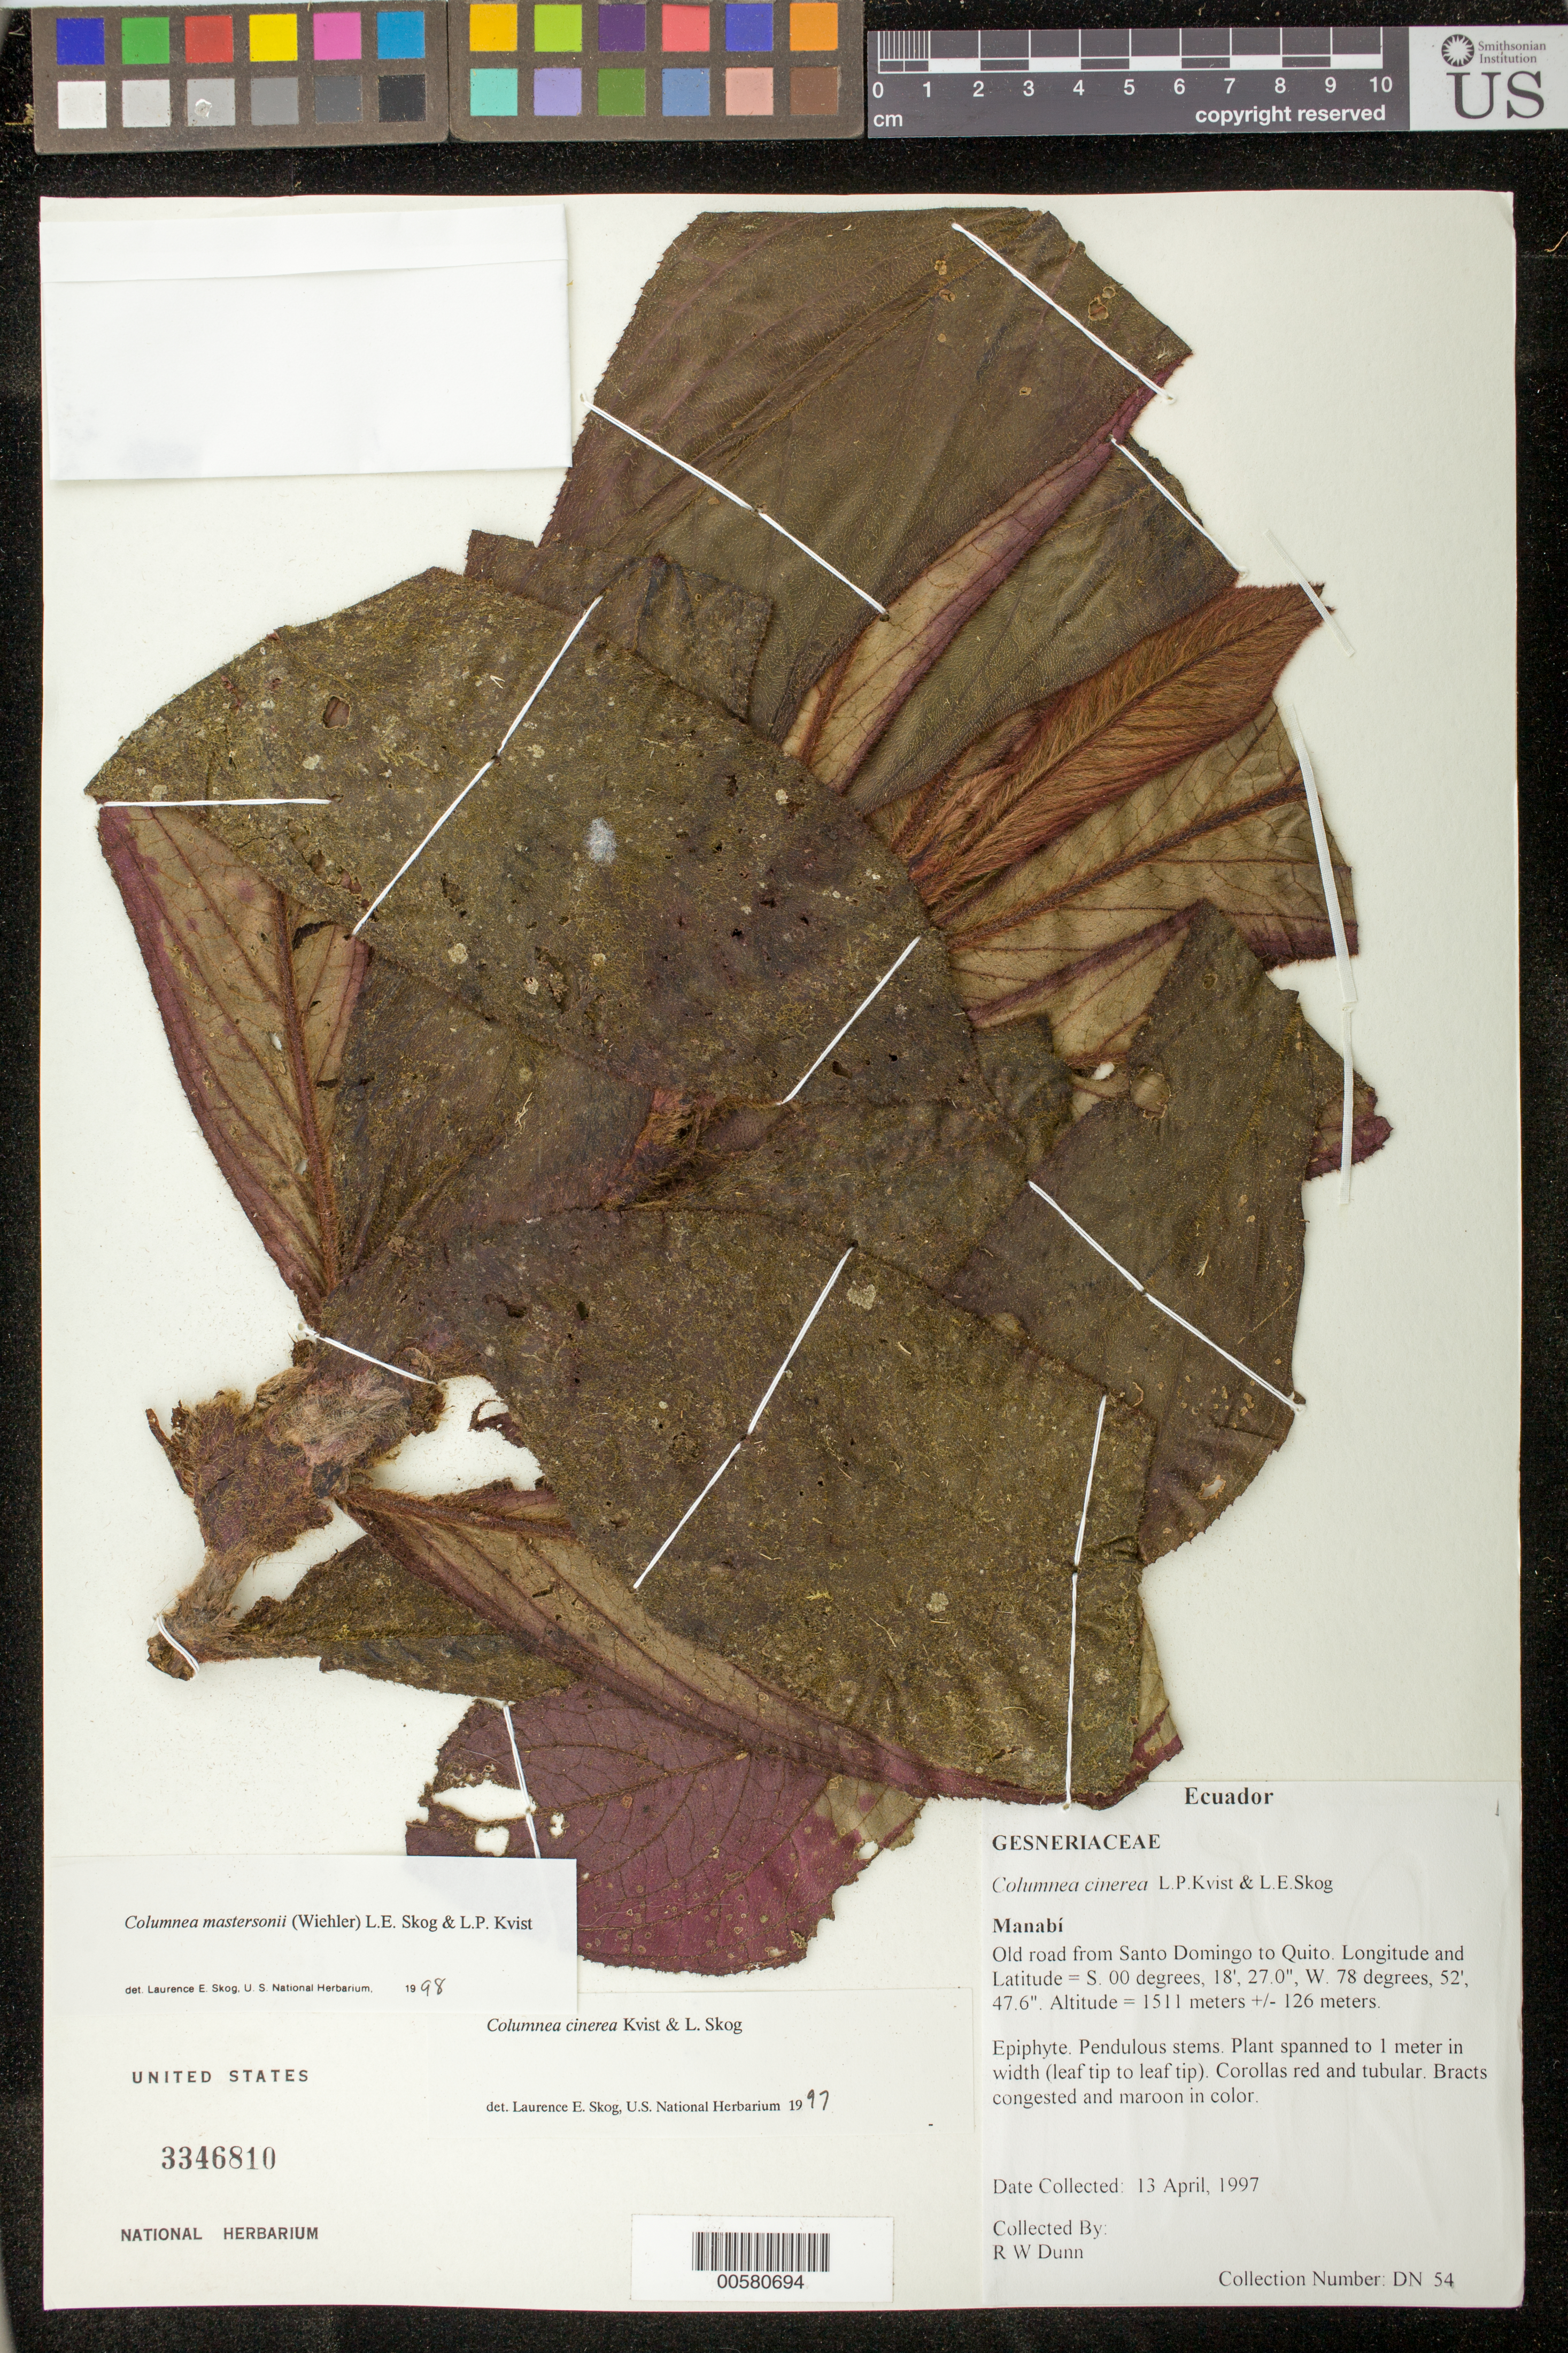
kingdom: Plantae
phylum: Tracheophyta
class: Magnoliopsida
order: Lamiales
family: Gesneriaceae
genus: Columnea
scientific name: Columnea mastersonii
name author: (Wiehler) L.E. Skog & L.P. Kvist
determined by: Skog, Laurence E.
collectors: R. Dunn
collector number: DN 54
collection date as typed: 13 Apr 1997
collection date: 1997-04-13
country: Ecuador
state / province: Pichincha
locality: Old road from Santo Domingo to Quito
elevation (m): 1400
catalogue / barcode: US 3346810